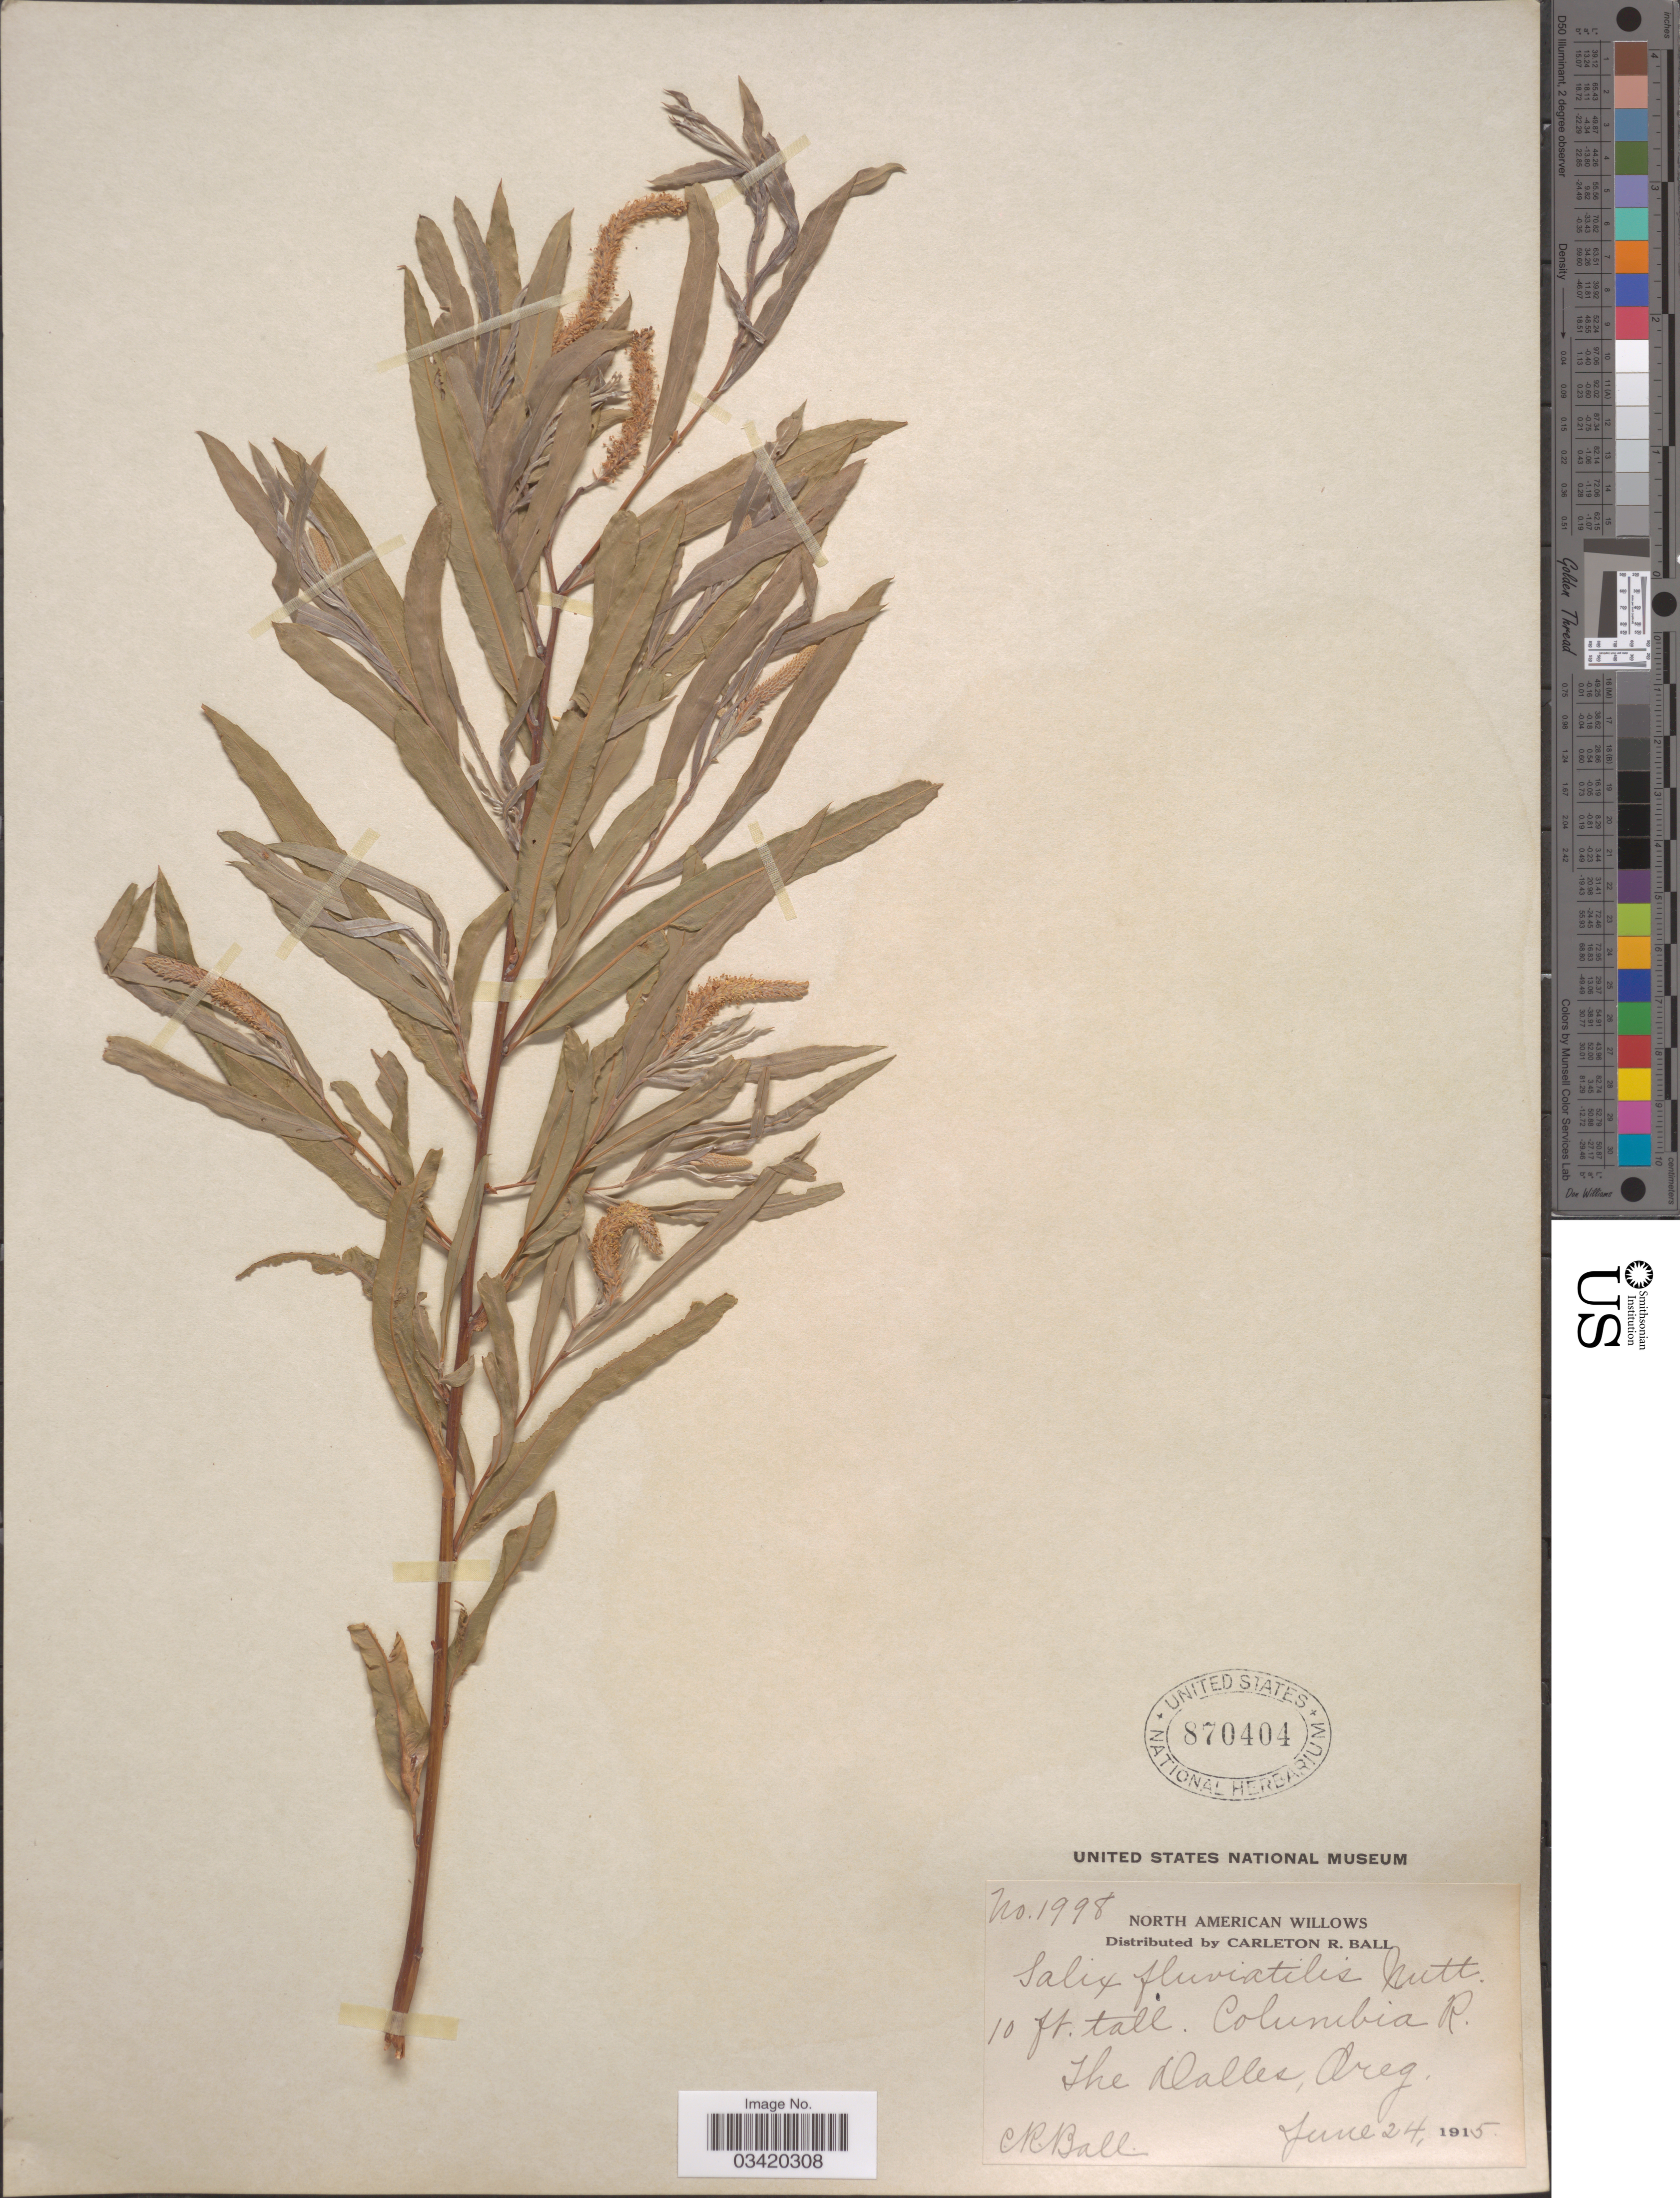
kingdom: Plantae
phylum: Tracheophyta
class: Magnoliopsida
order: Malpighiales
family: Salicaceae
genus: Salix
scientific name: Salix fluviatilis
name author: Nutt.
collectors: C. R. Ball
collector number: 1998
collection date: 1915-06-24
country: United States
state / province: Oregon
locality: Columbia R. The Dalles.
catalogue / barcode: US 870404